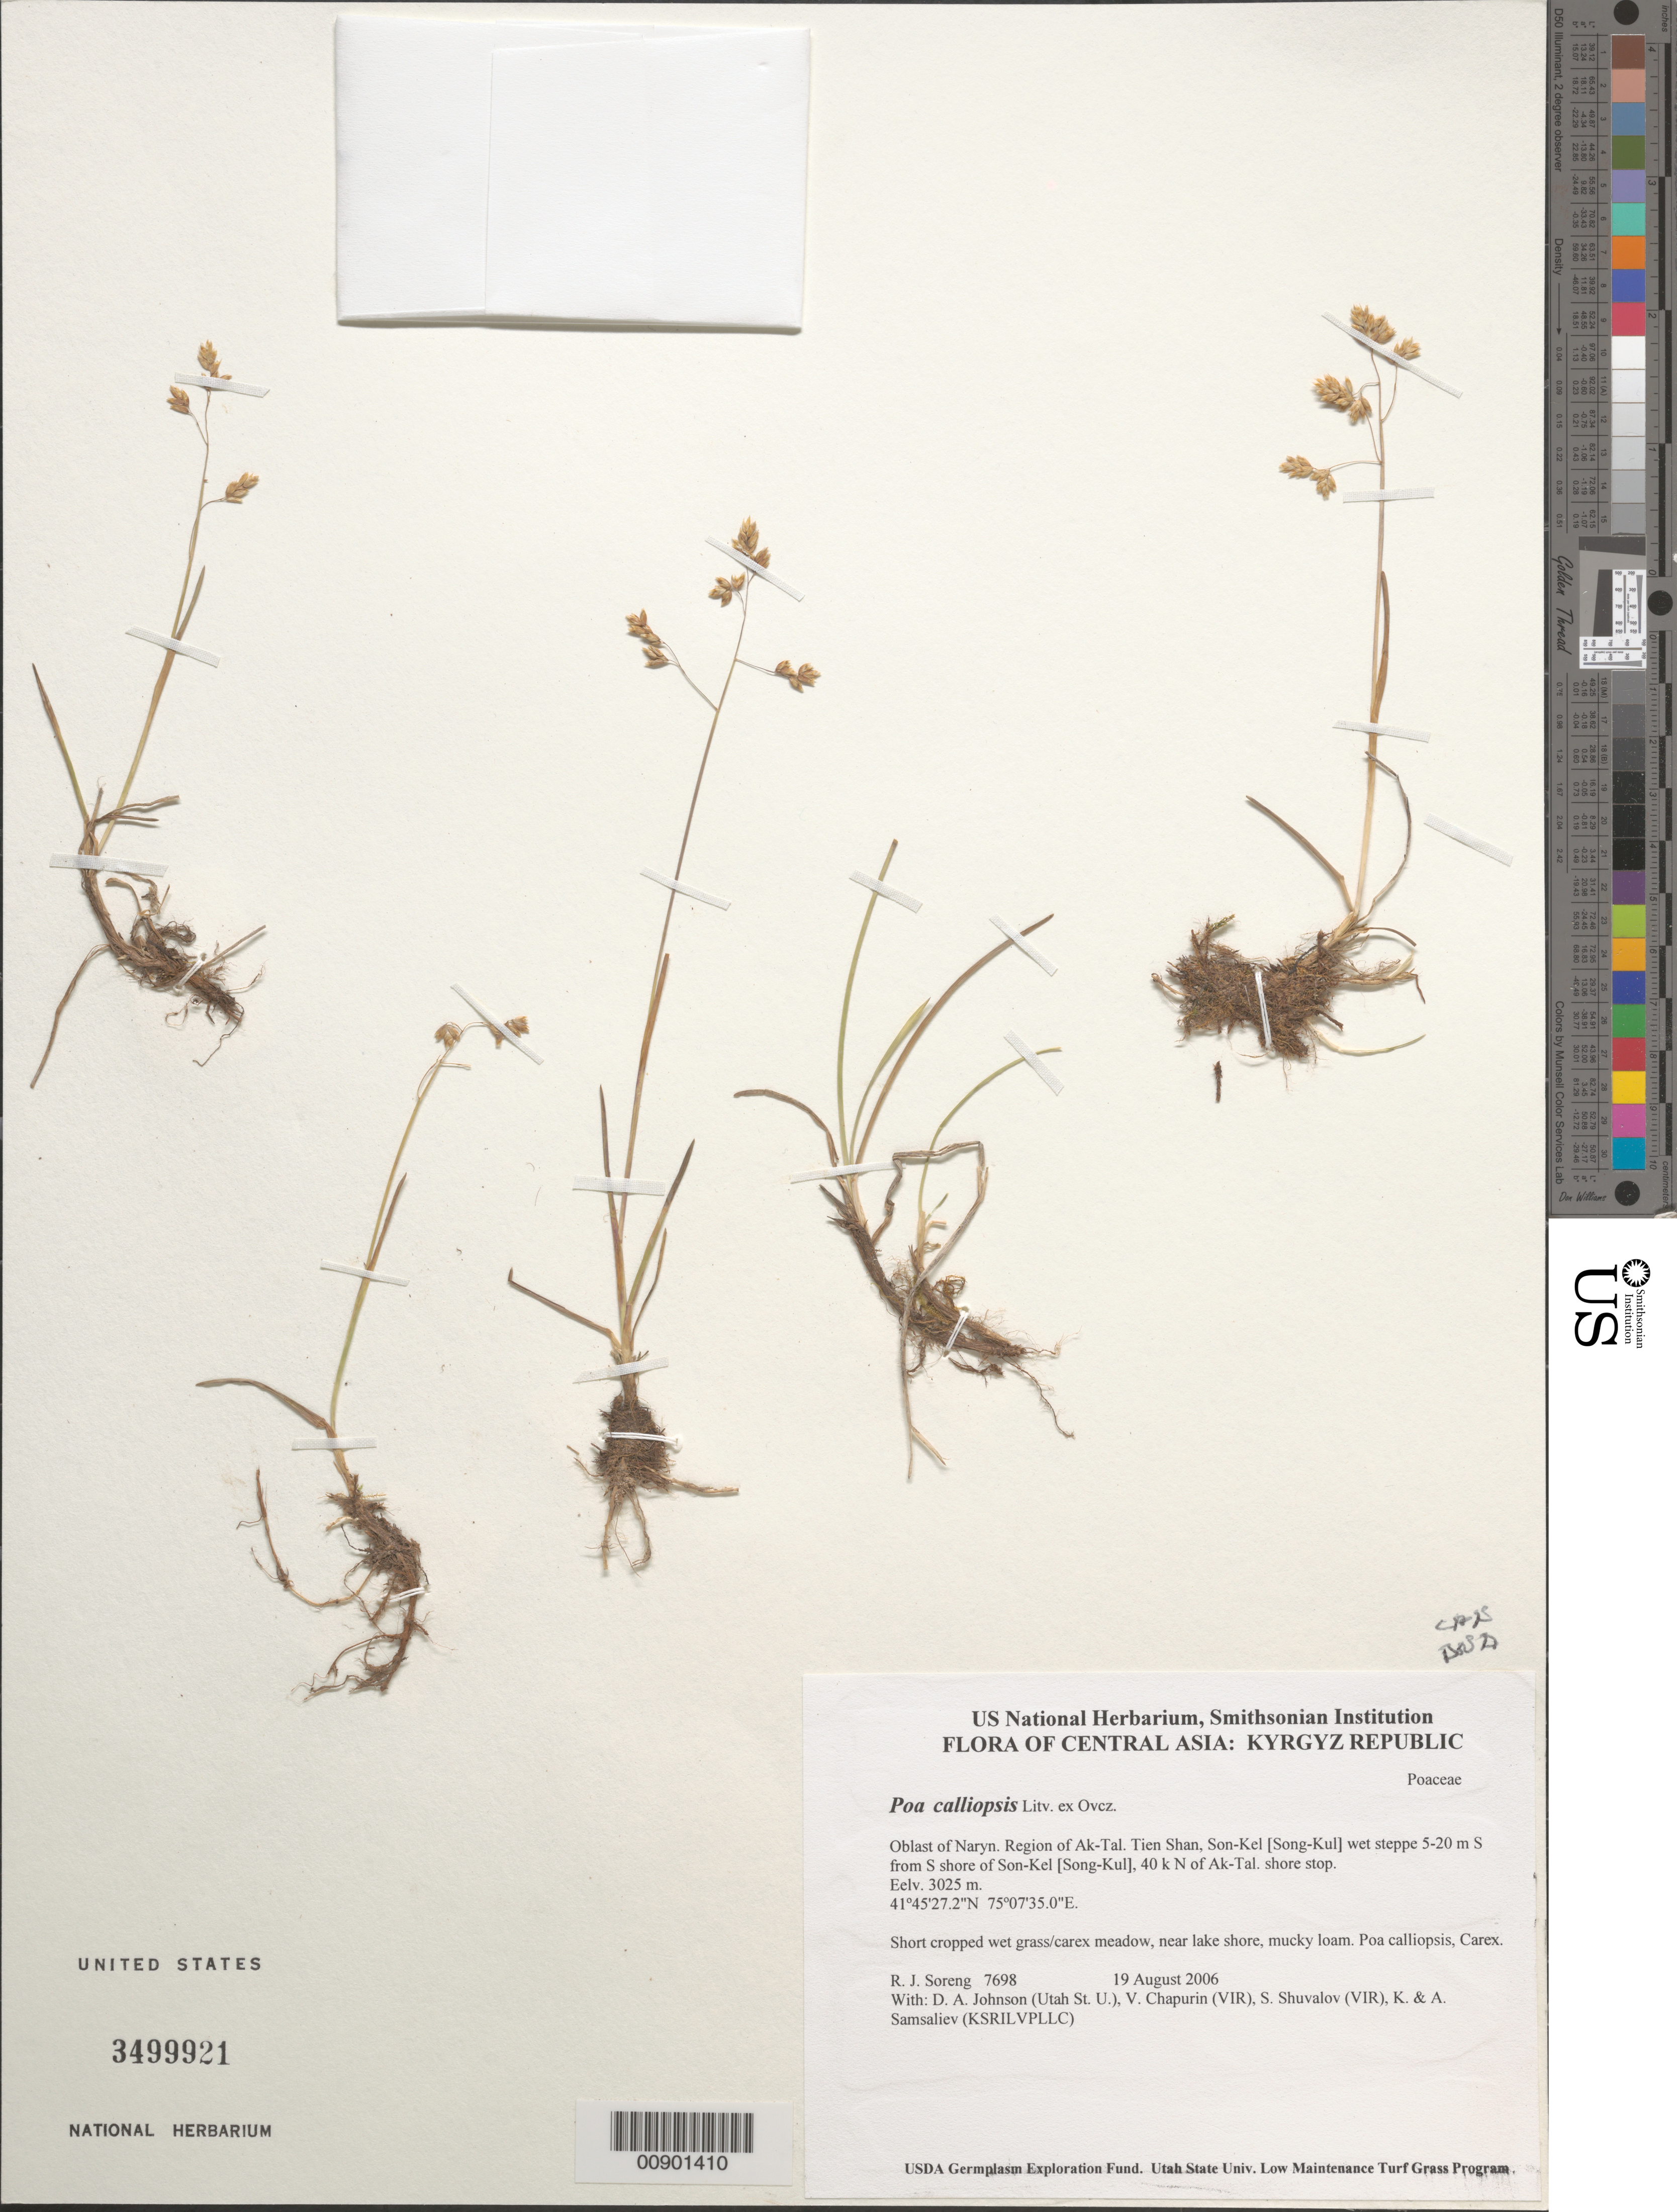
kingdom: Plantae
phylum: Tracheophyta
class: Liliopsida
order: Poales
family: Poaceae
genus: Poa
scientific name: Poa calliopsis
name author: Litv. ex Ovcz.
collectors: R. J. Soreng, D. Johnson, S. Shuvalov, V. Chapurin, K. Samsaliev & A. Samsaliev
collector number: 7698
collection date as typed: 19 Aug 2006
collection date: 2006-08-19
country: Kyrgyzstan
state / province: Naryn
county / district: Ak-Tal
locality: Tien Shan, Son-Kel wet steppe 5-20 m S from S shore of Son-Kel, 40 km N of Ak-Tal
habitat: Short cropped wet grass/carex meadow, near lake shore, mucky loam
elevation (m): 3025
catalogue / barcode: US 3499921